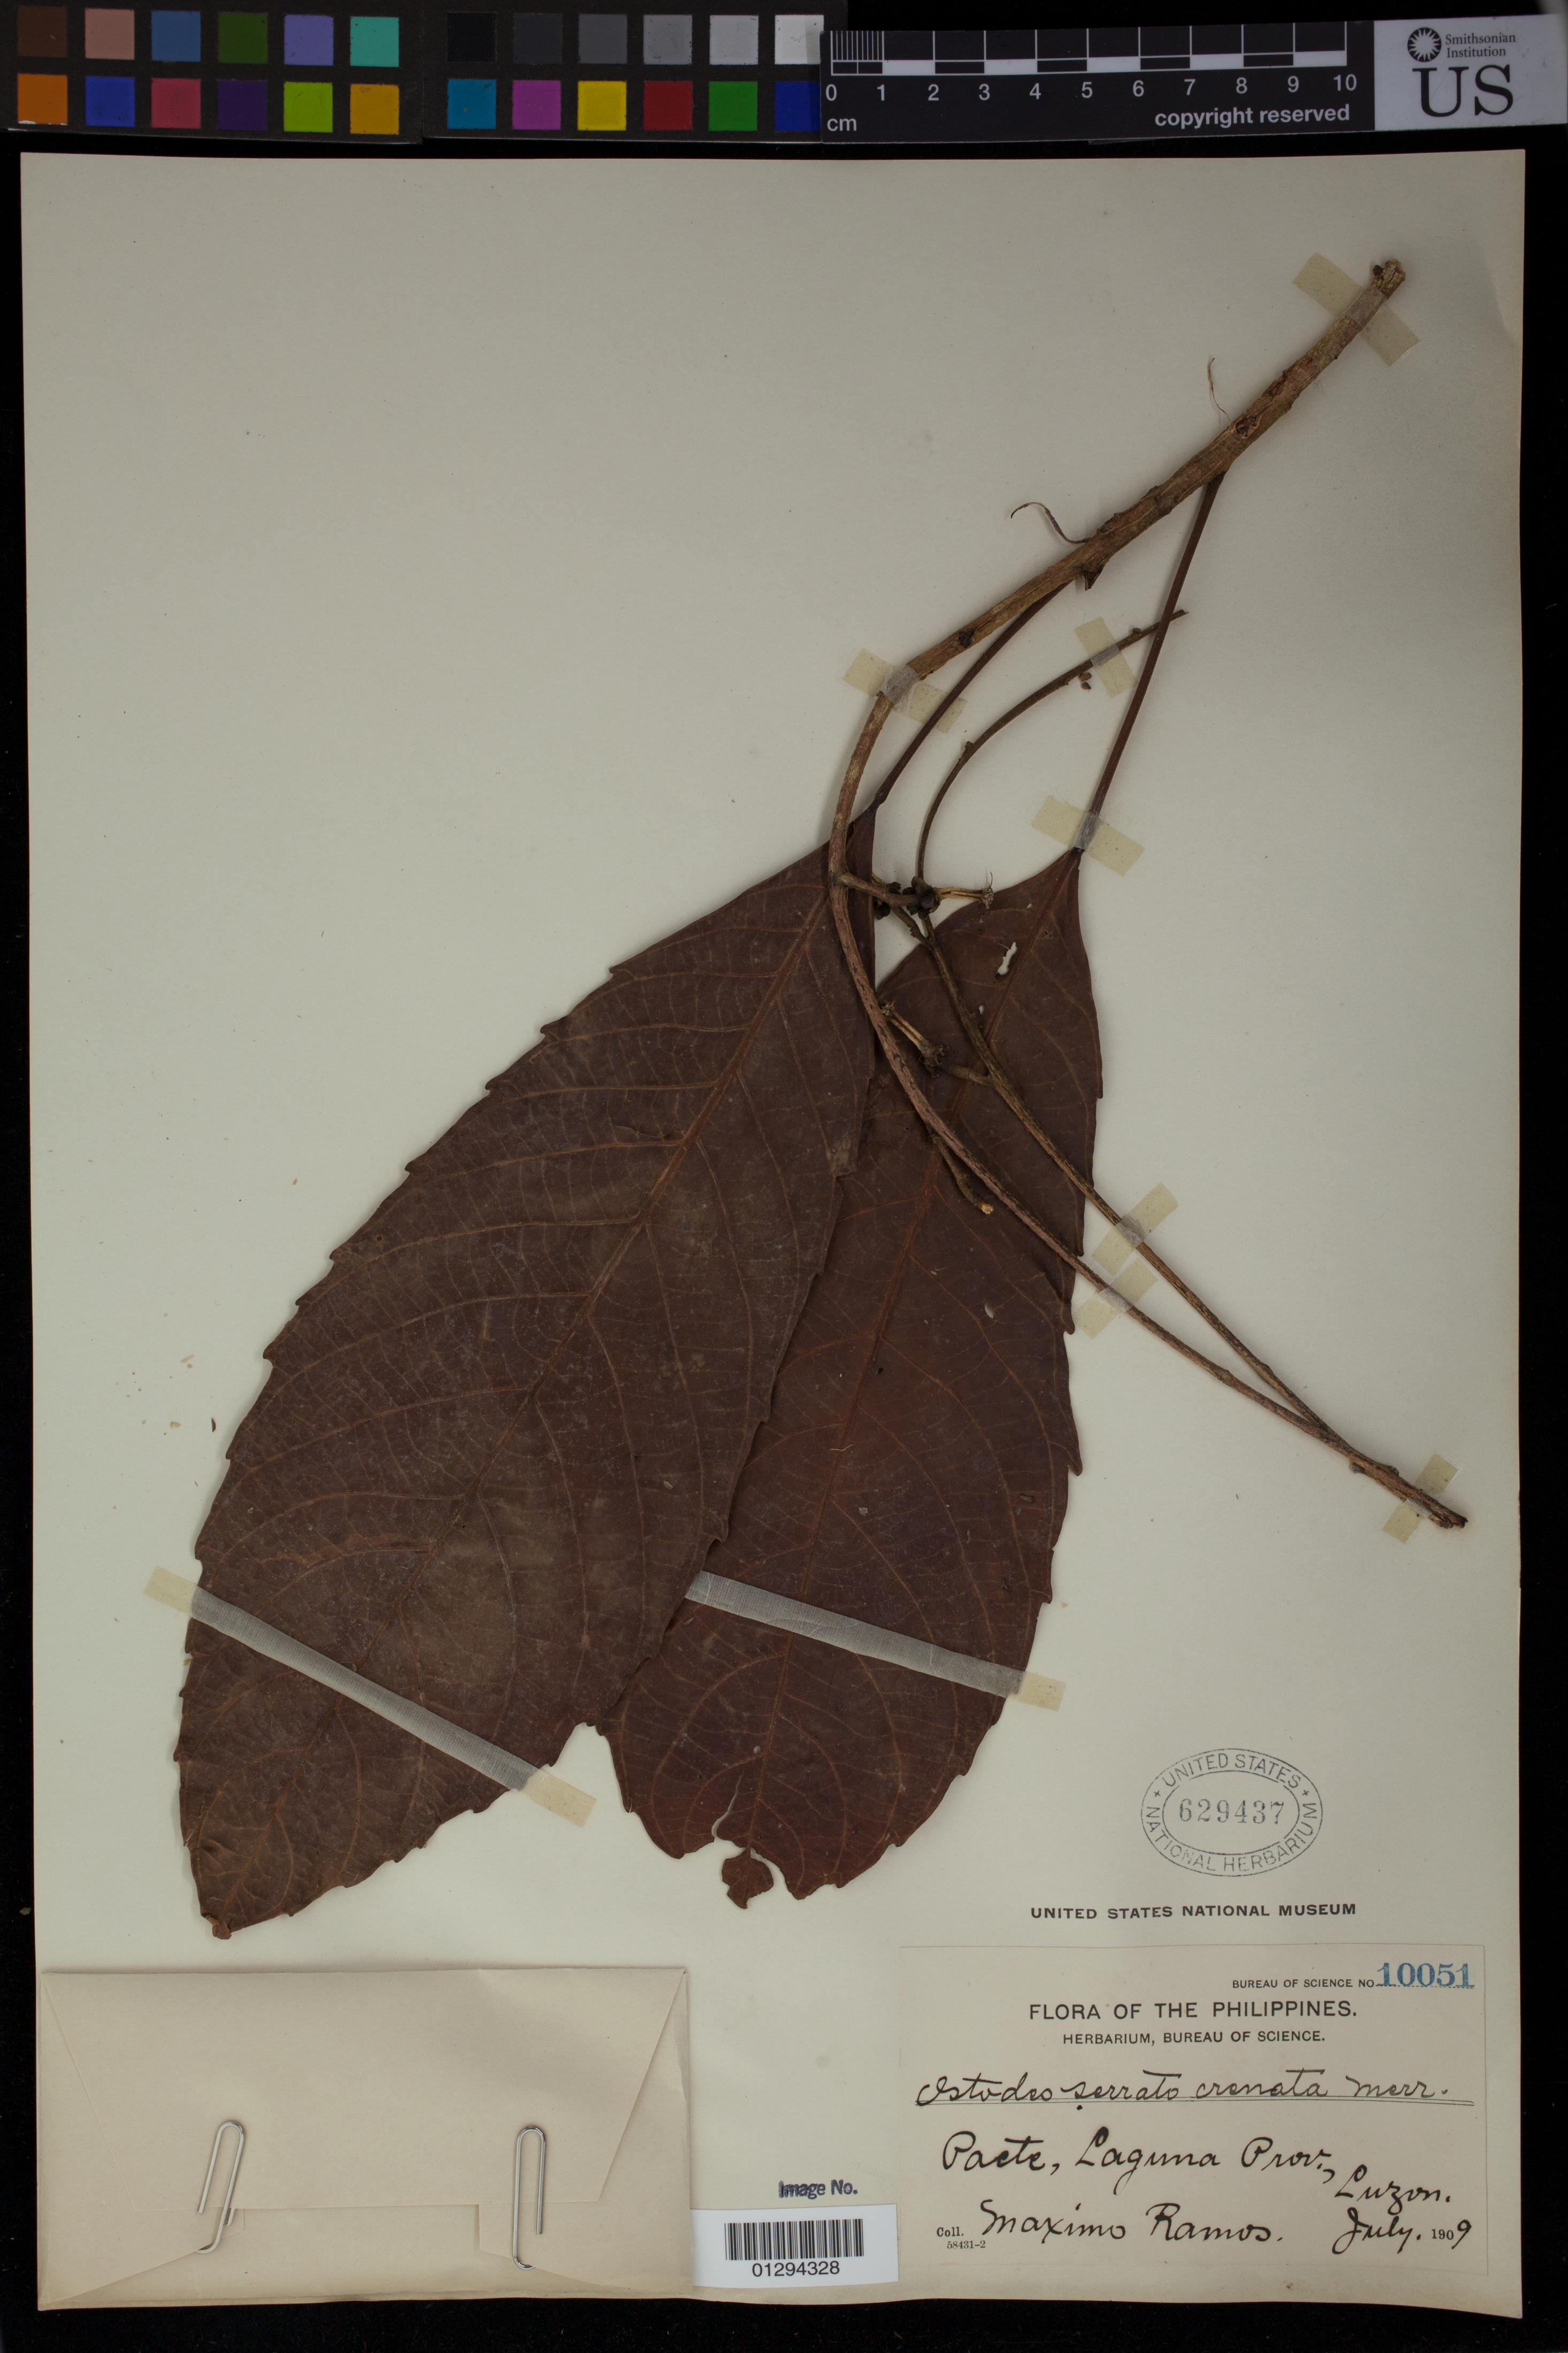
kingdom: Plantae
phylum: Tracheophyta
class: Magnoliopsida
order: Malpighiales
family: Euphorbiaceae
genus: Fahrenheitia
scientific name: Fahrenheitia pendula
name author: (Hassk.) Airy Shaw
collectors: M. Ramos & M. Ramos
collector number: Bu. Sci. 10051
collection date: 1909-07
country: Philippines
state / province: Calabarzon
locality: Paete, Laguna Prov., Luzon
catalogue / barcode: US 629437